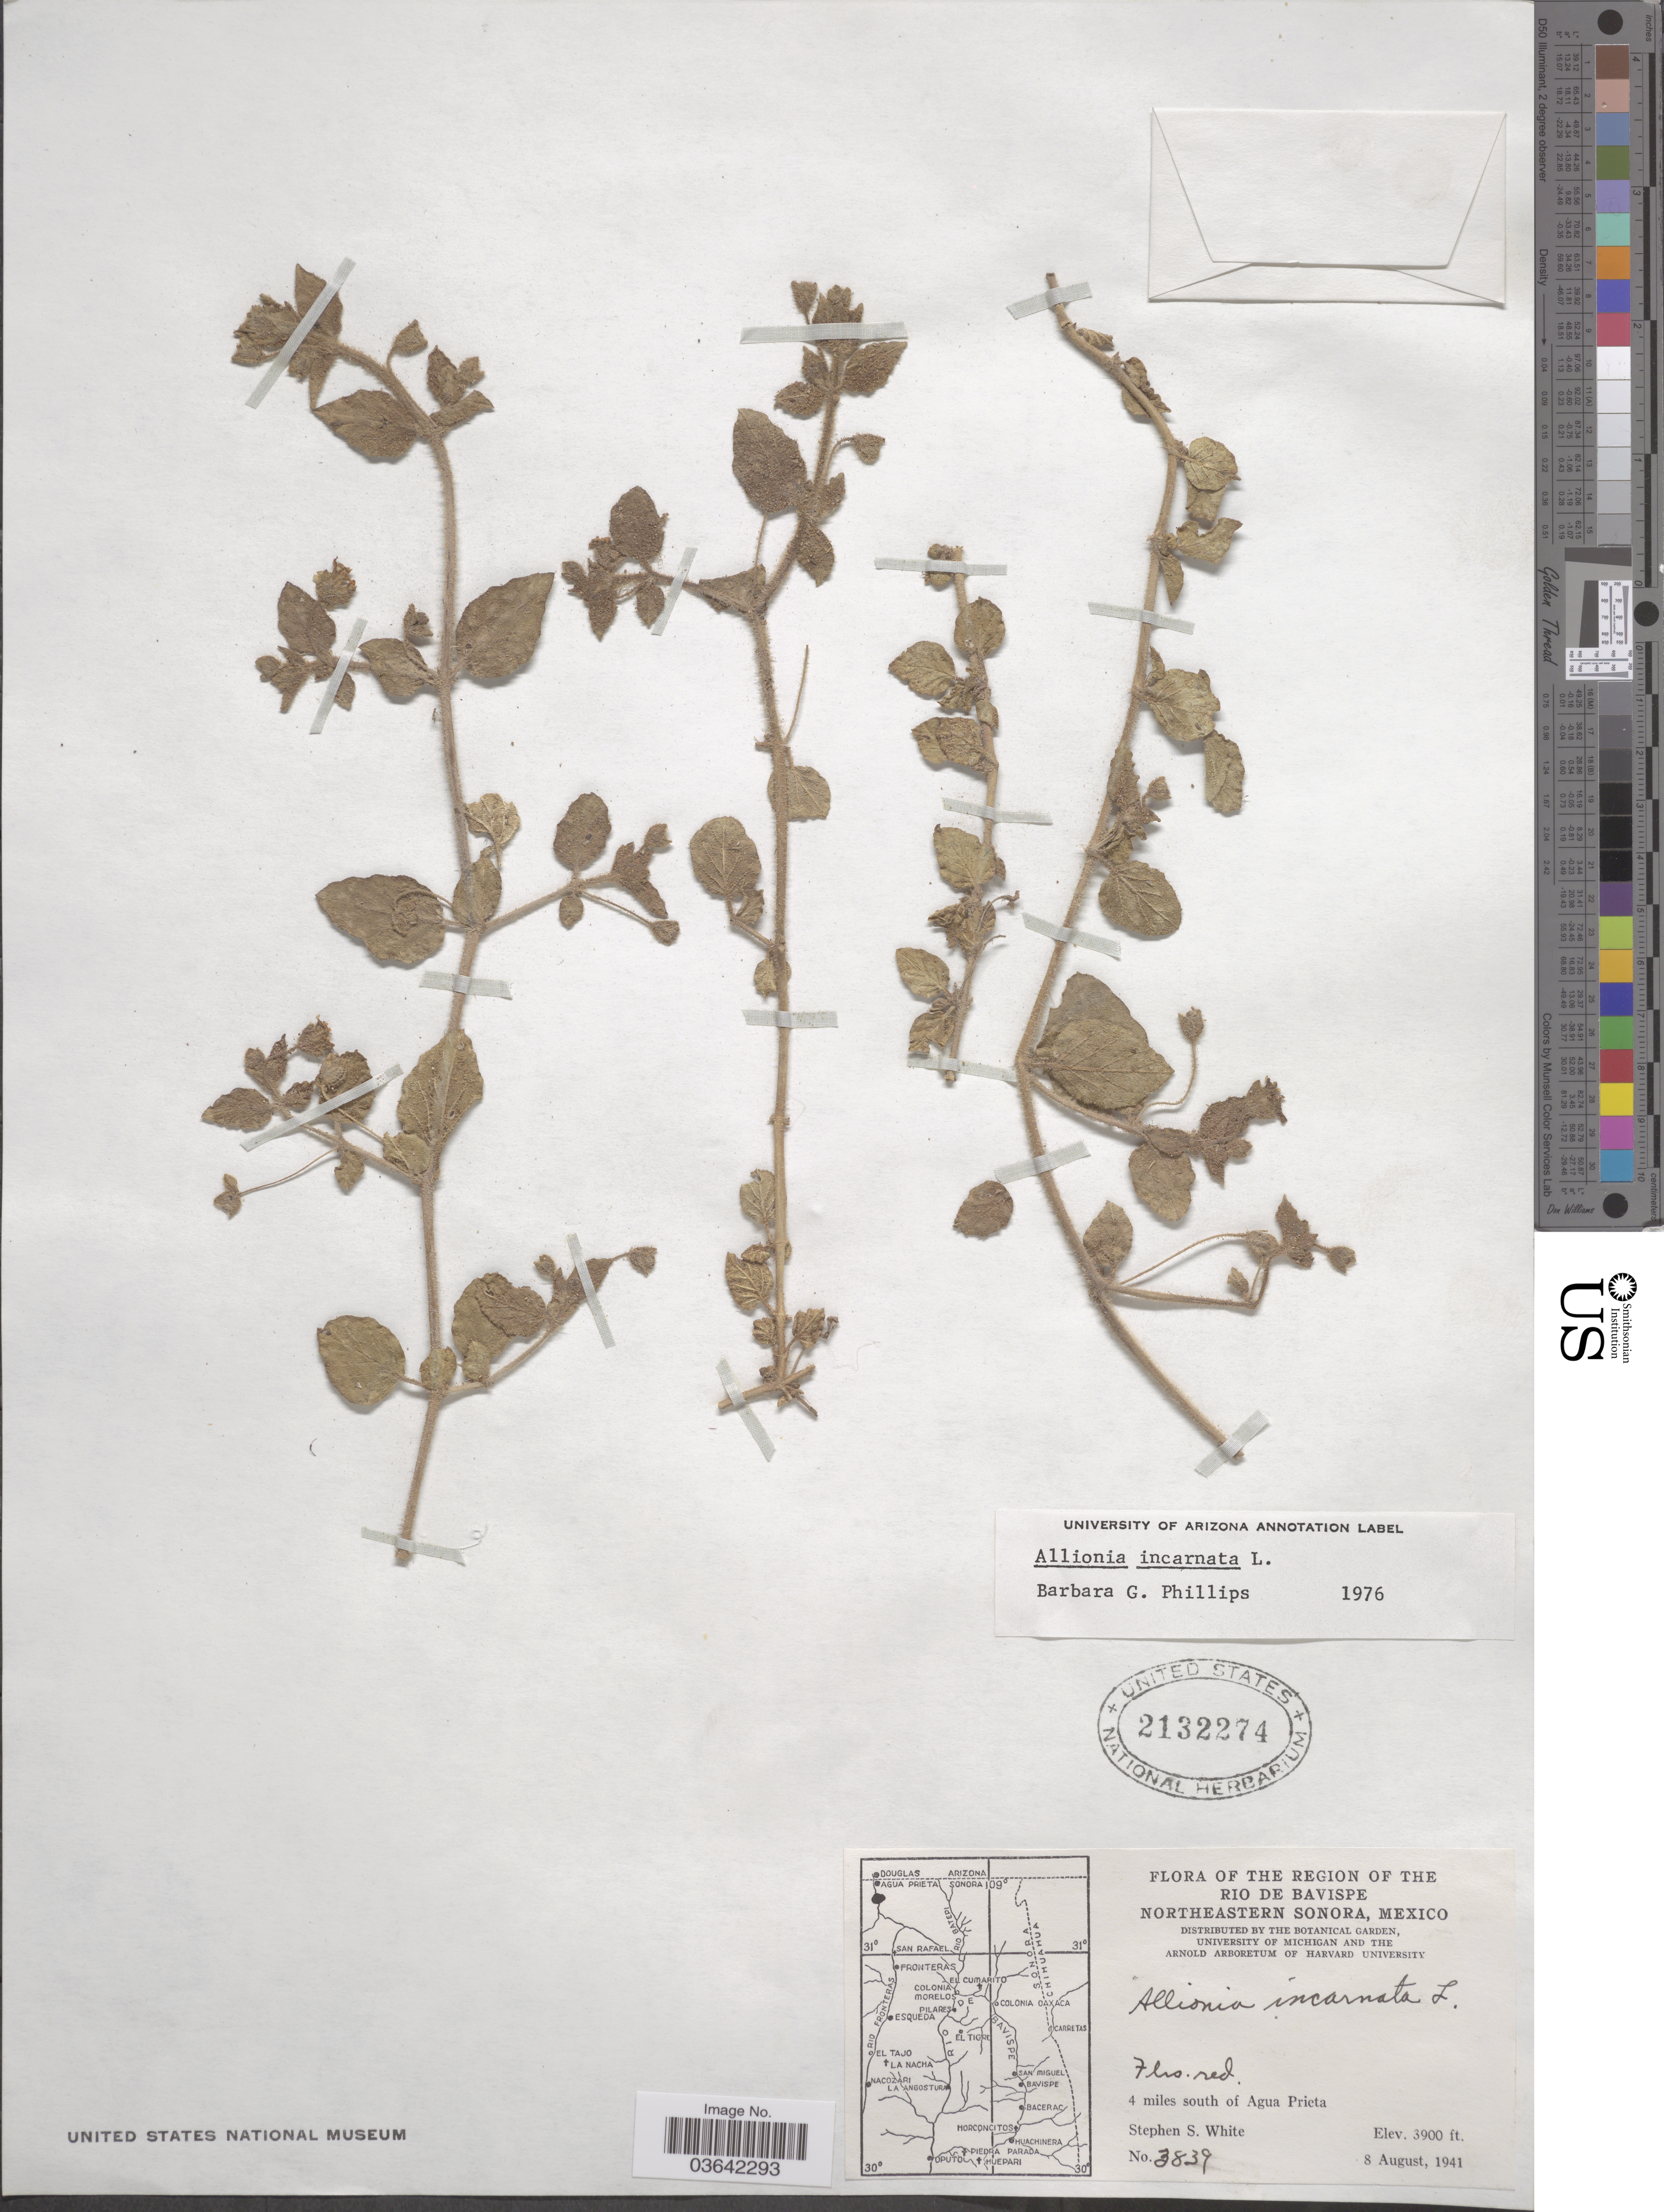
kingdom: Plantae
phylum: Tracheophyta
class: Magnoliopsida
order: Caryophyllales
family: Nyctaginaceae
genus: Allionia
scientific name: Allionia incarnata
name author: L.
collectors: S. S. White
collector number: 3839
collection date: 1941-08-08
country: Mexico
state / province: Sonora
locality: The region of the Rio de Bavispe. Northeastern Sonora. 4 miles south of Agua Prieta.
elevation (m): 1189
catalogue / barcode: US 2132274